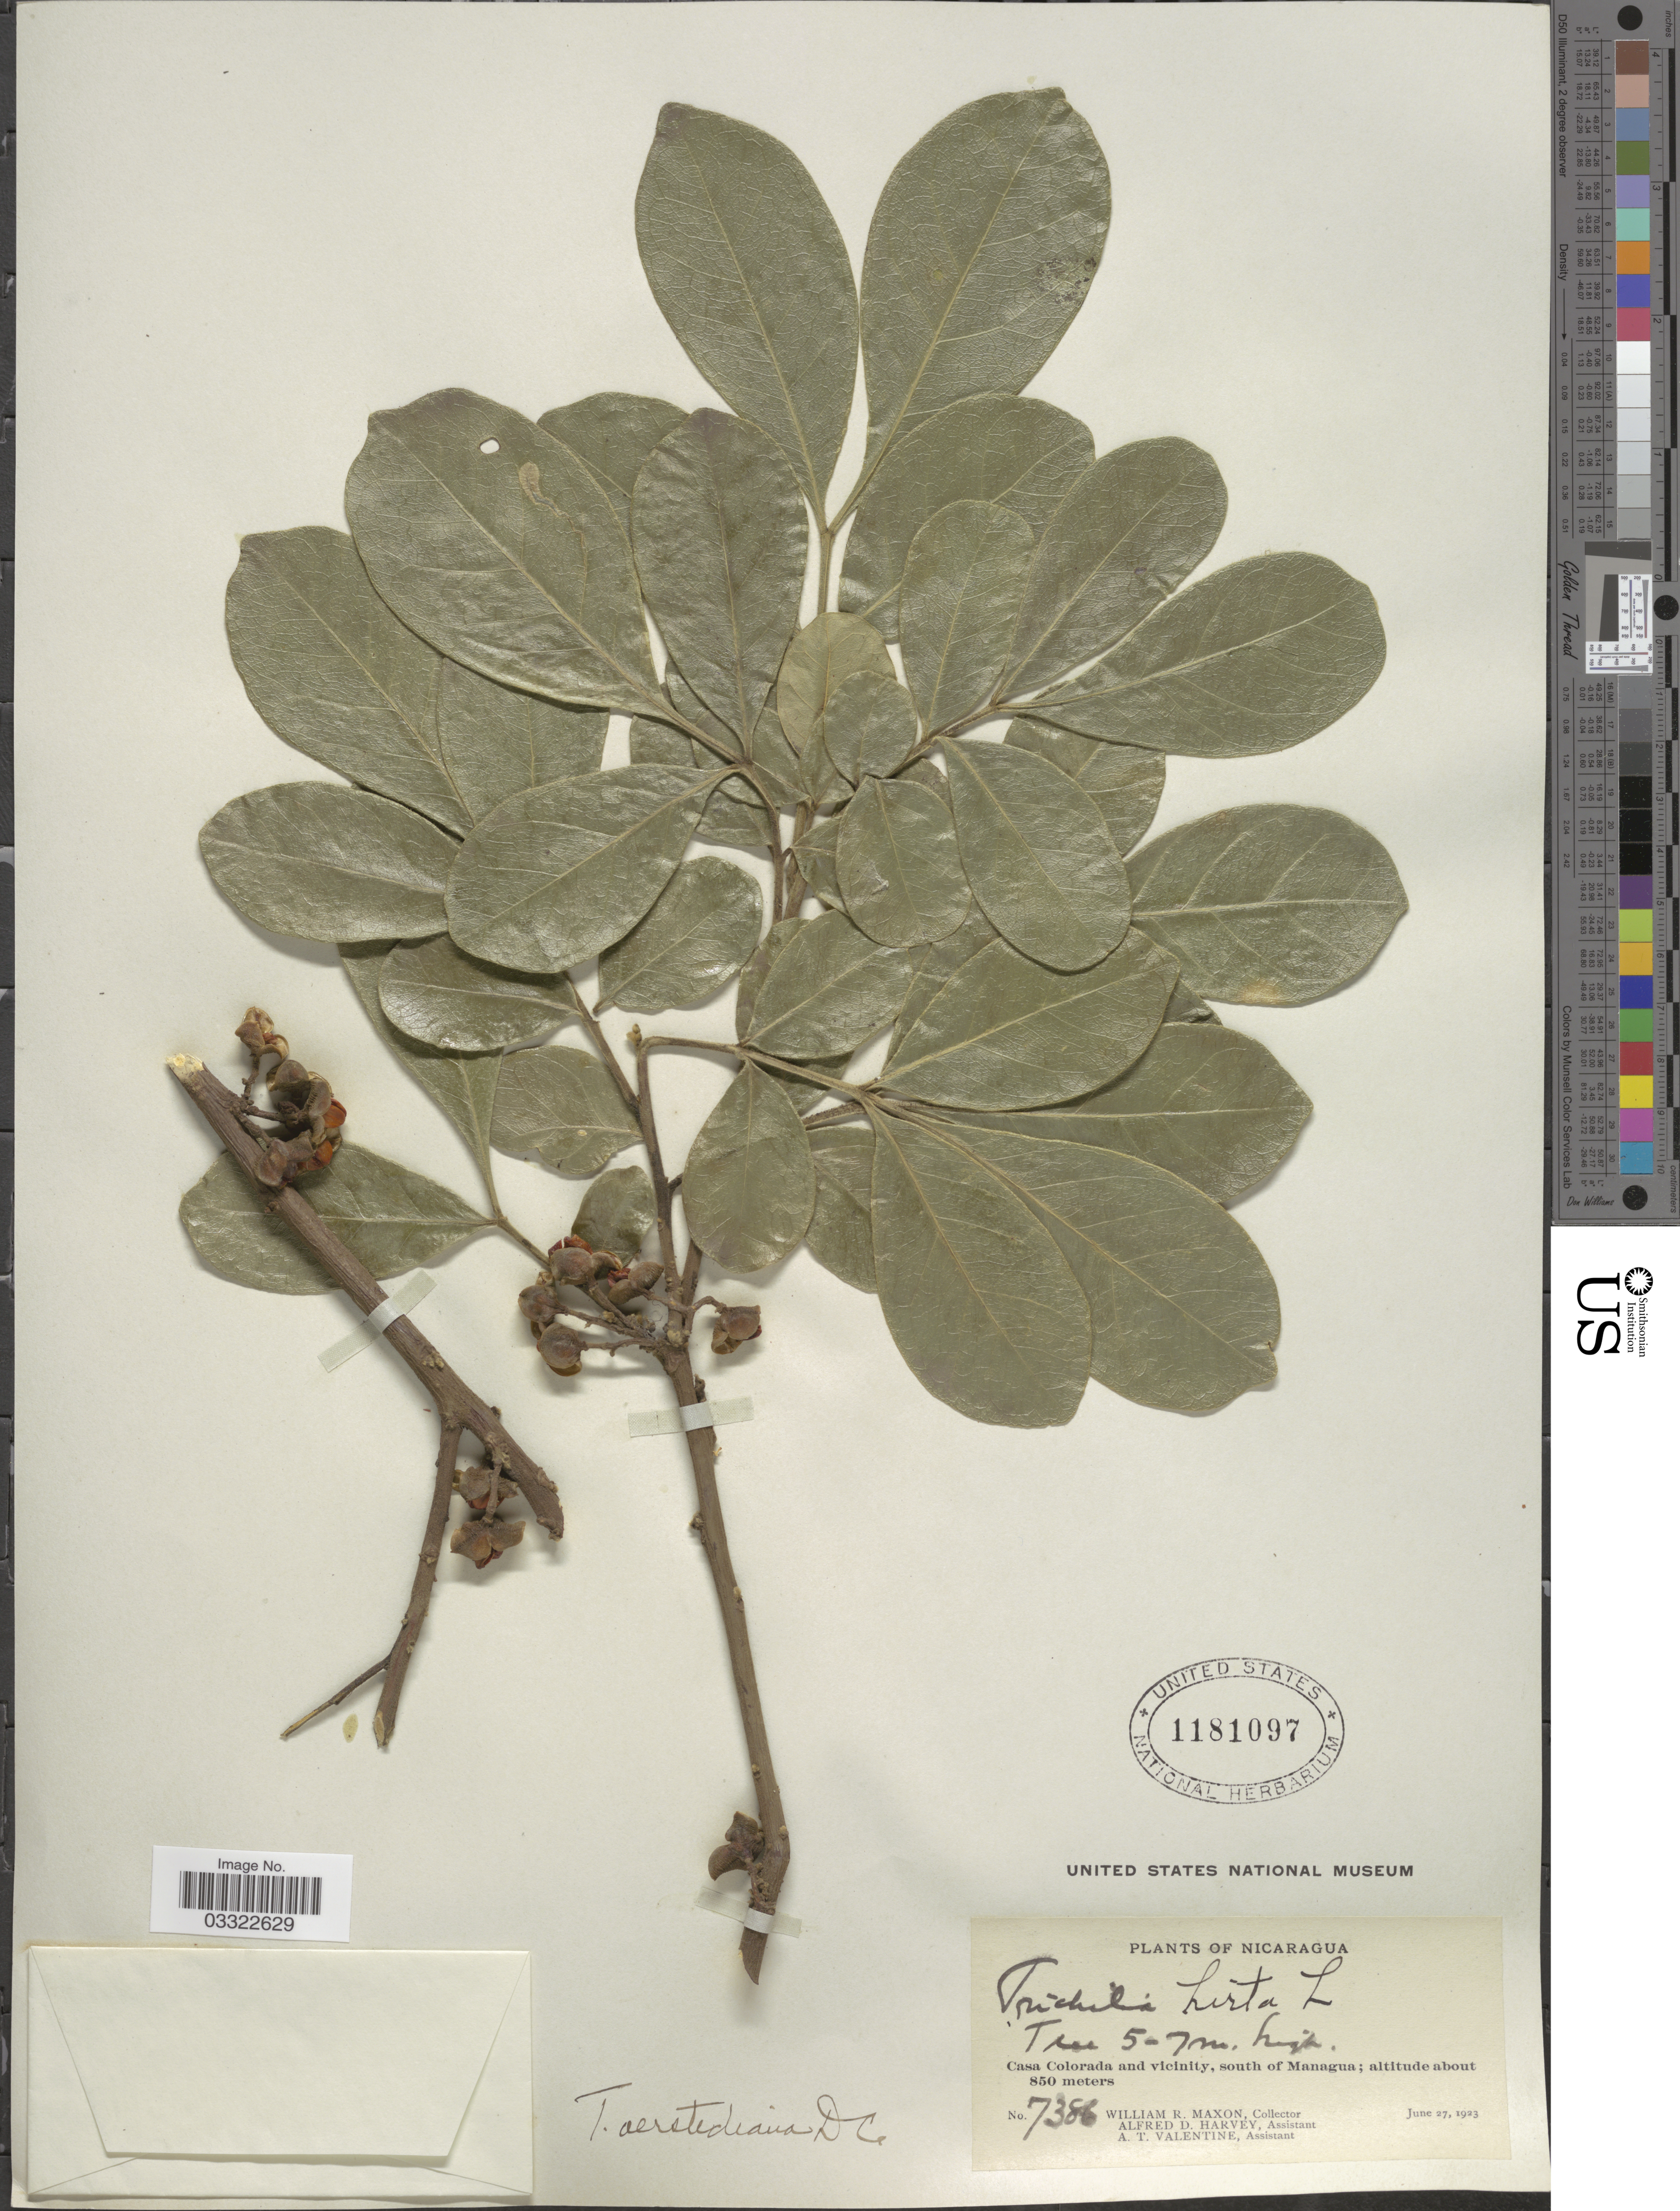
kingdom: Plantae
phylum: Tracheophyta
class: Magnoliopsida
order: Sapindales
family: Meliaceae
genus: Trichilia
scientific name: Trichilia oerstediana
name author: C. DC.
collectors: W. R. Maxon, A. D. Harvey & A. Valentine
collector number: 7386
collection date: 1923-06-27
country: Nicaragua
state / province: Managua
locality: Casa Colorada and vicinity, south of Managua.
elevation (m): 850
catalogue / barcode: US 1181097